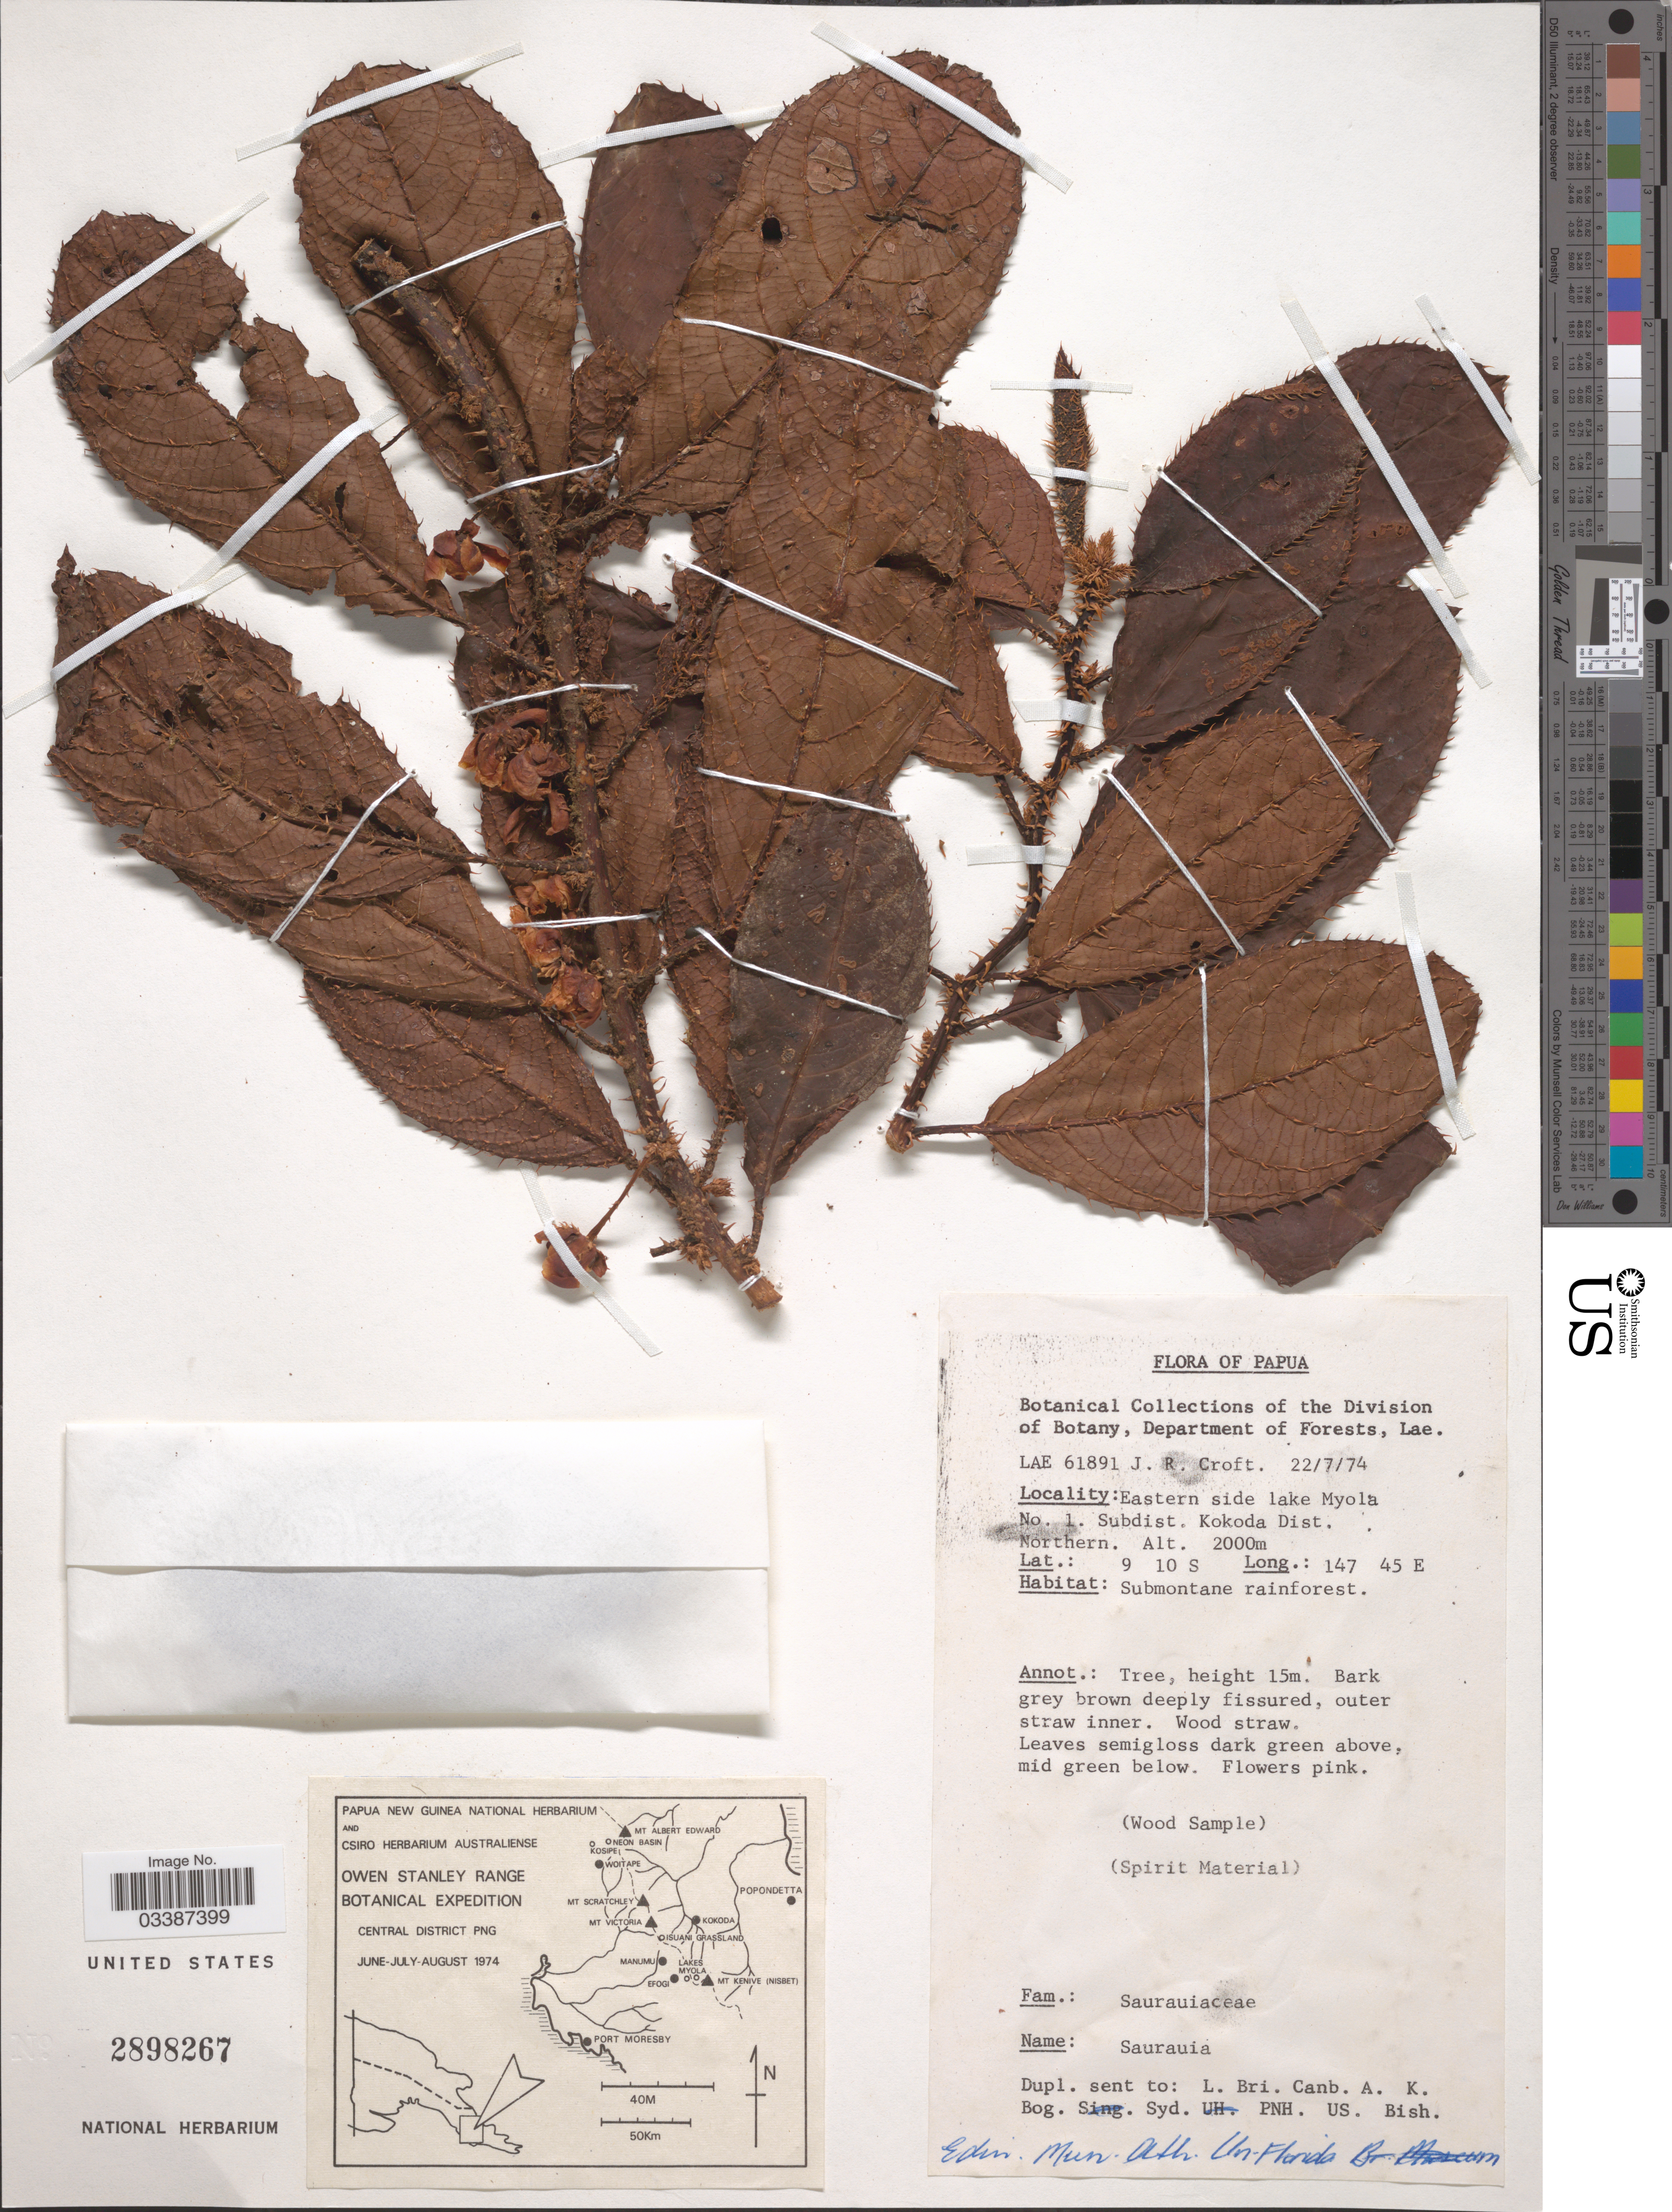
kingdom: Plantae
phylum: Tracheophyta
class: Magnoliopsida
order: Ericales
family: Actinidiaceae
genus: Saurauia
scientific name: Saurauia sp.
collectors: J. R. Croft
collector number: LAE 61891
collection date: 1974-07-22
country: Papua New Guinea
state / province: Northern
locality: Papua. Eastern side lake Myola No. 1. Subdist. Kokoda Dist. Northern.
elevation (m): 2000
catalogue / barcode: US 2898267